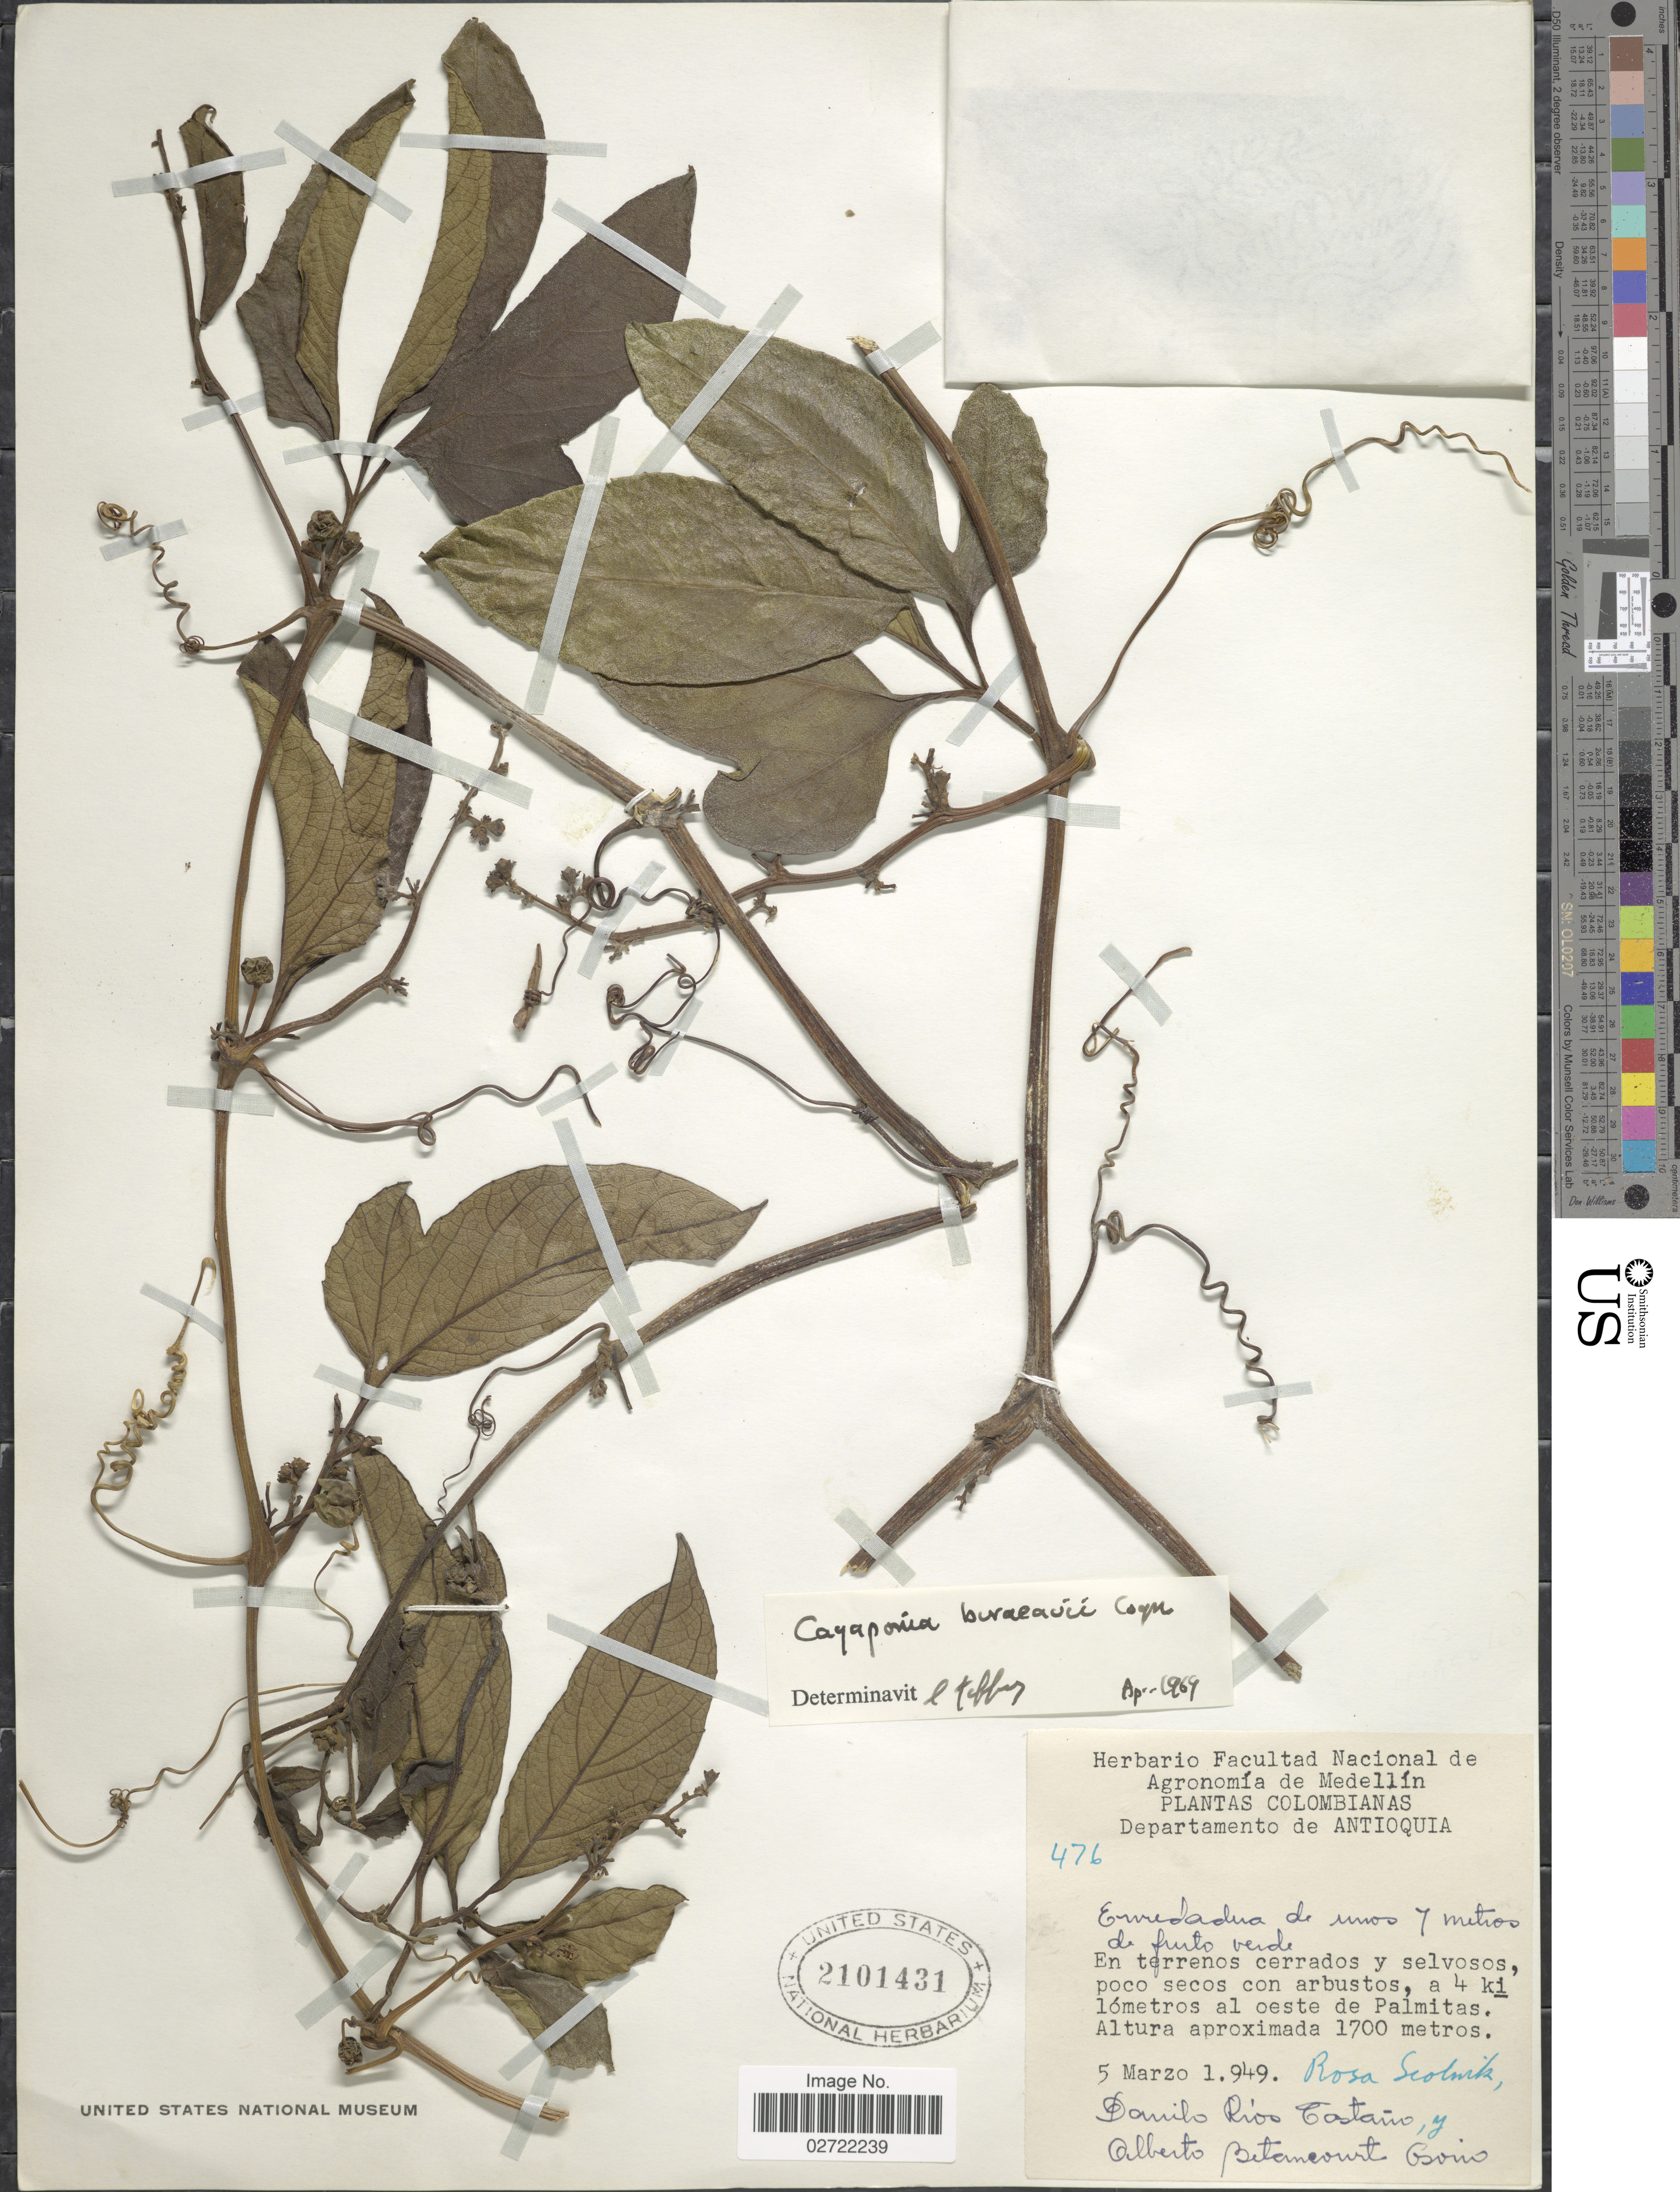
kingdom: Plantae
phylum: Tracheophyta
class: Magnoliopsida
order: Cucurbitales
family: Cucurbitaceae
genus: Cayaponia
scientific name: Cayaponia buraeavii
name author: Cogn.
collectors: R. Scolnik, D. Rios C. & A. Betancourt O.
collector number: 476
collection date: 1949-03-05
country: Colombia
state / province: Antioquia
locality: Departamento de Antioquia. En terrenos cerrados y selvosos, poco secos con arbustos, a 4 kilometros al oeste de Palmitas.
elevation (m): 1700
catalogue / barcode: US 2101431